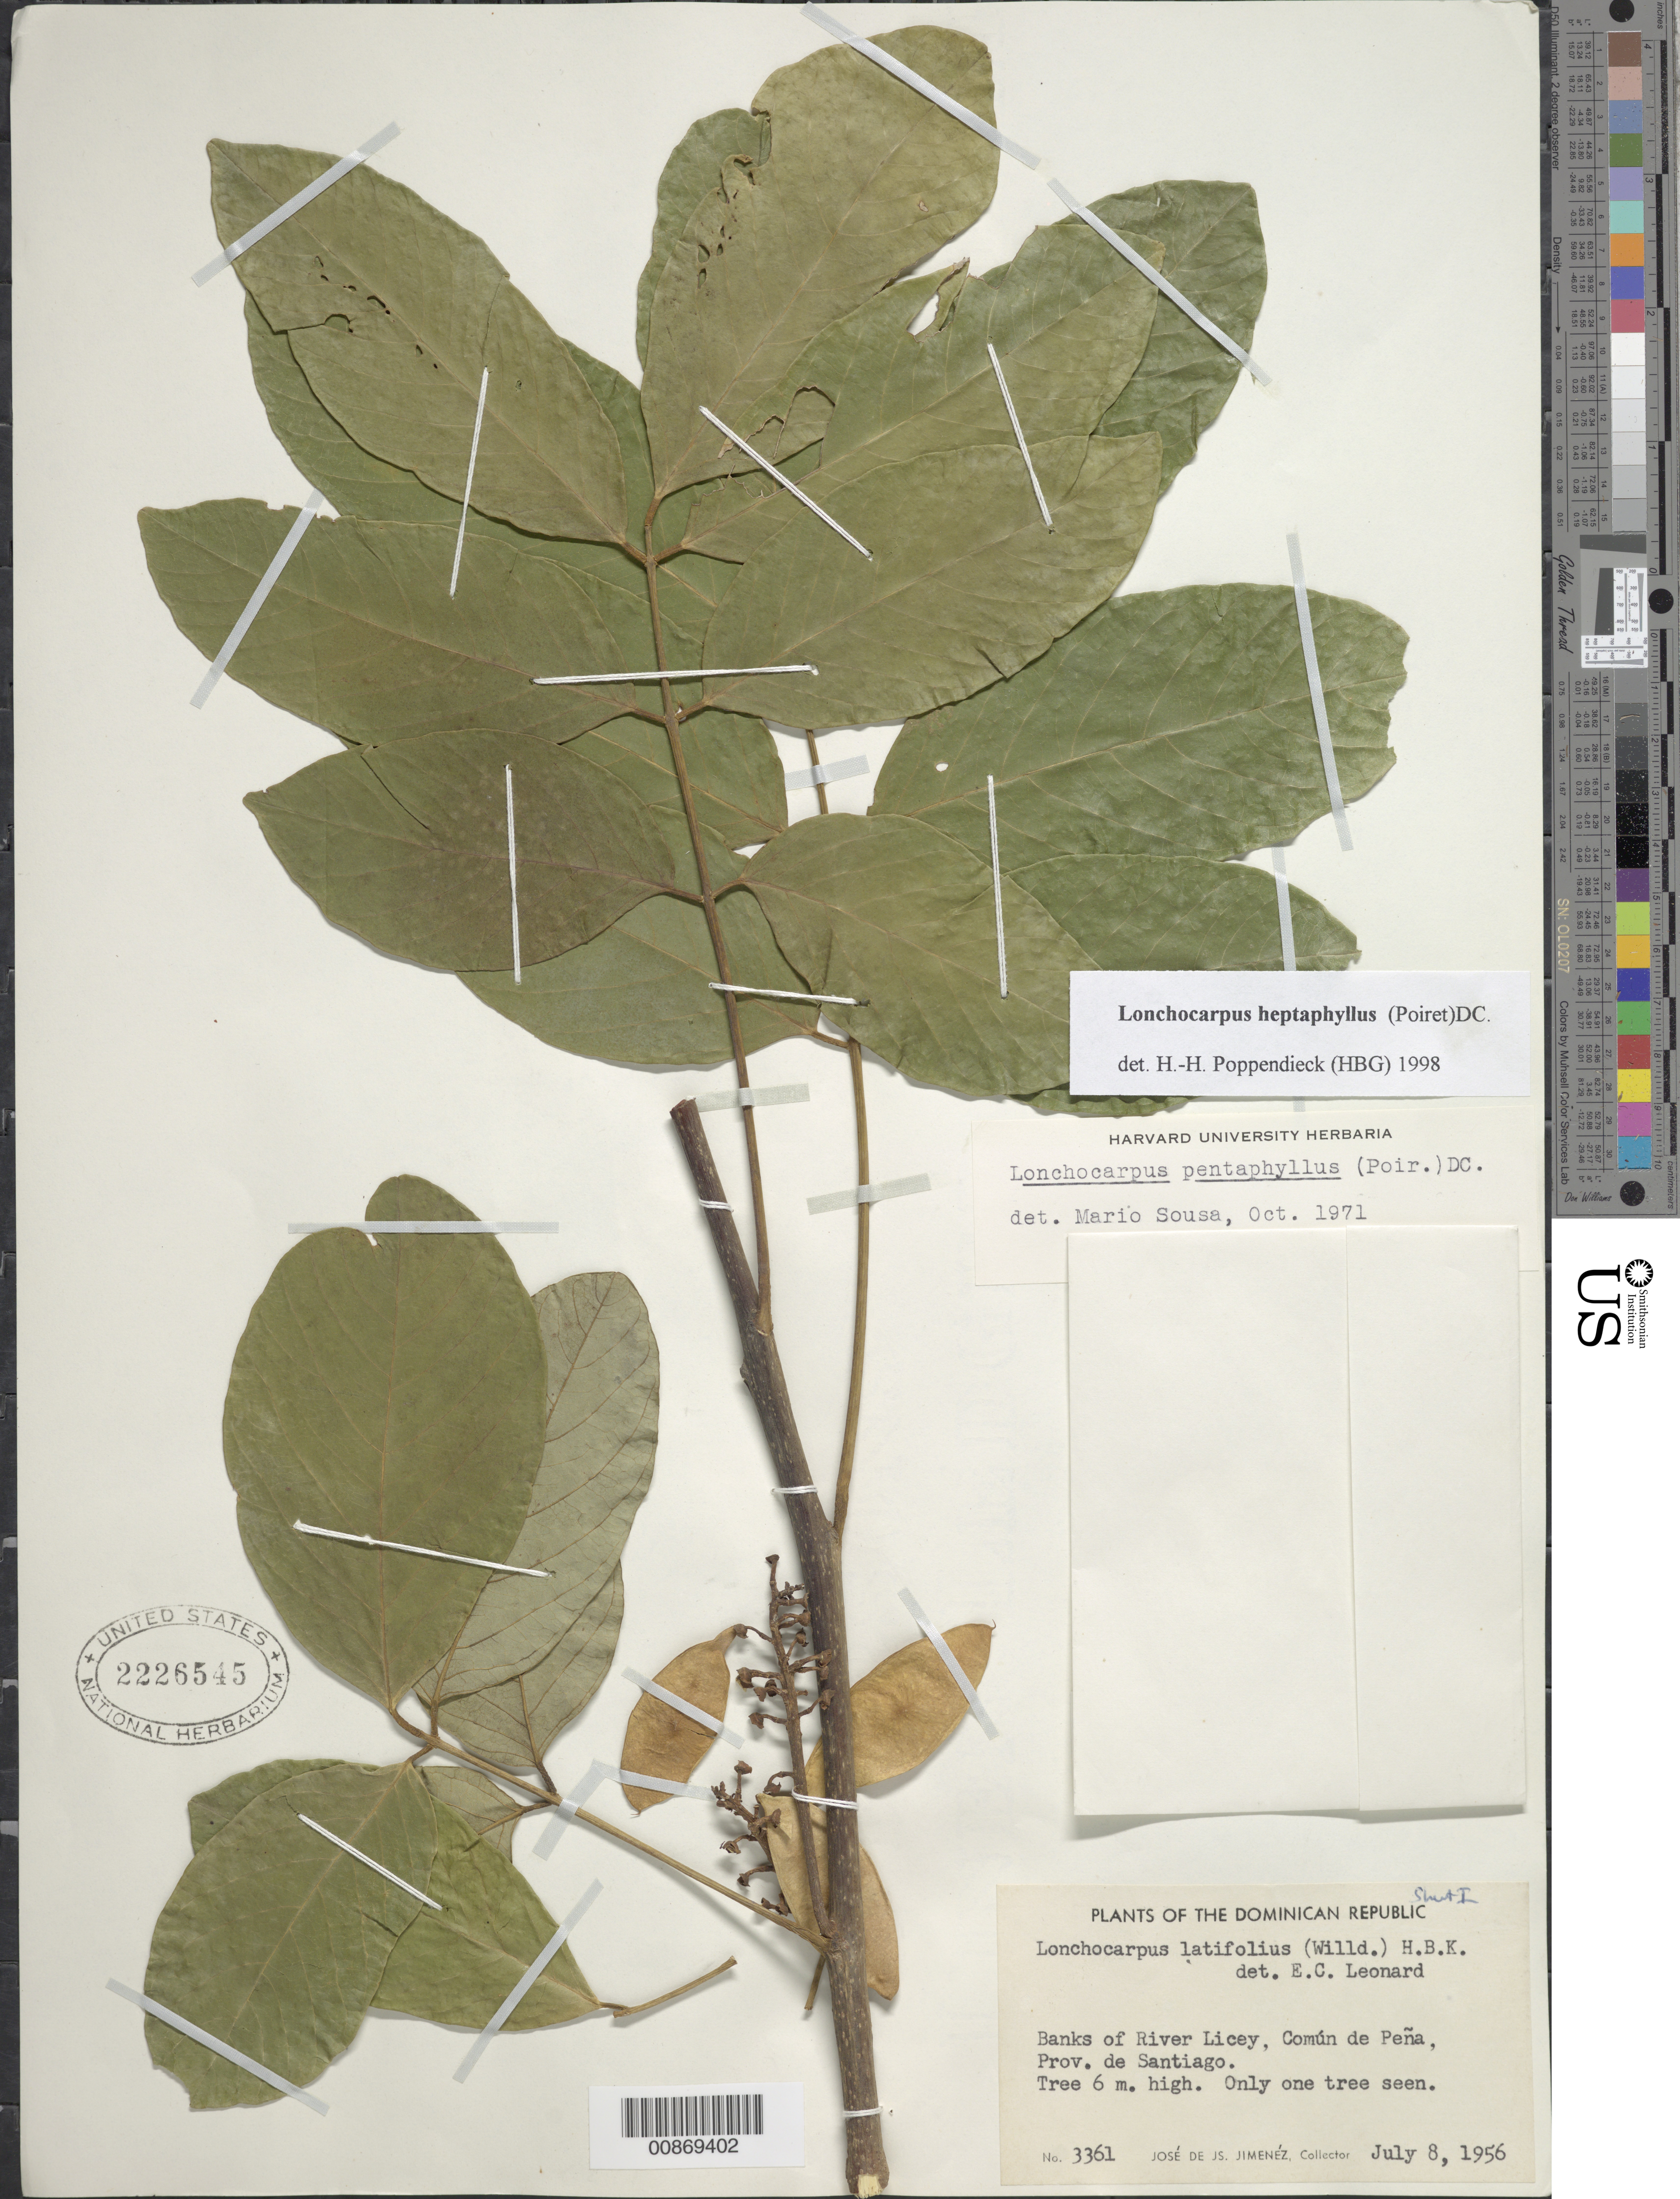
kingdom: Plantae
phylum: Tracheophyta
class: Magnoliopsida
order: Fabales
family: Fabaceae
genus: Lonchocarpus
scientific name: Lonchocarpus heptaphyllus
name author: (Poir.) DC.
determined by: Poppendieck, H.-H., (HBG), Institut fur Allgemeine Botanik und Botanischer Garten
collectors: J. J. Jiménez Almonte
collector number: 3361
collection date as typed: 08 Jul 1956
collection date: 1956-07-08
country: Dominican Republic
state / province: Santiago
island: Hispaniola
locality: Banks of River Licey.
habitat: Banks of river.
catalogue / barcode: US 2226545